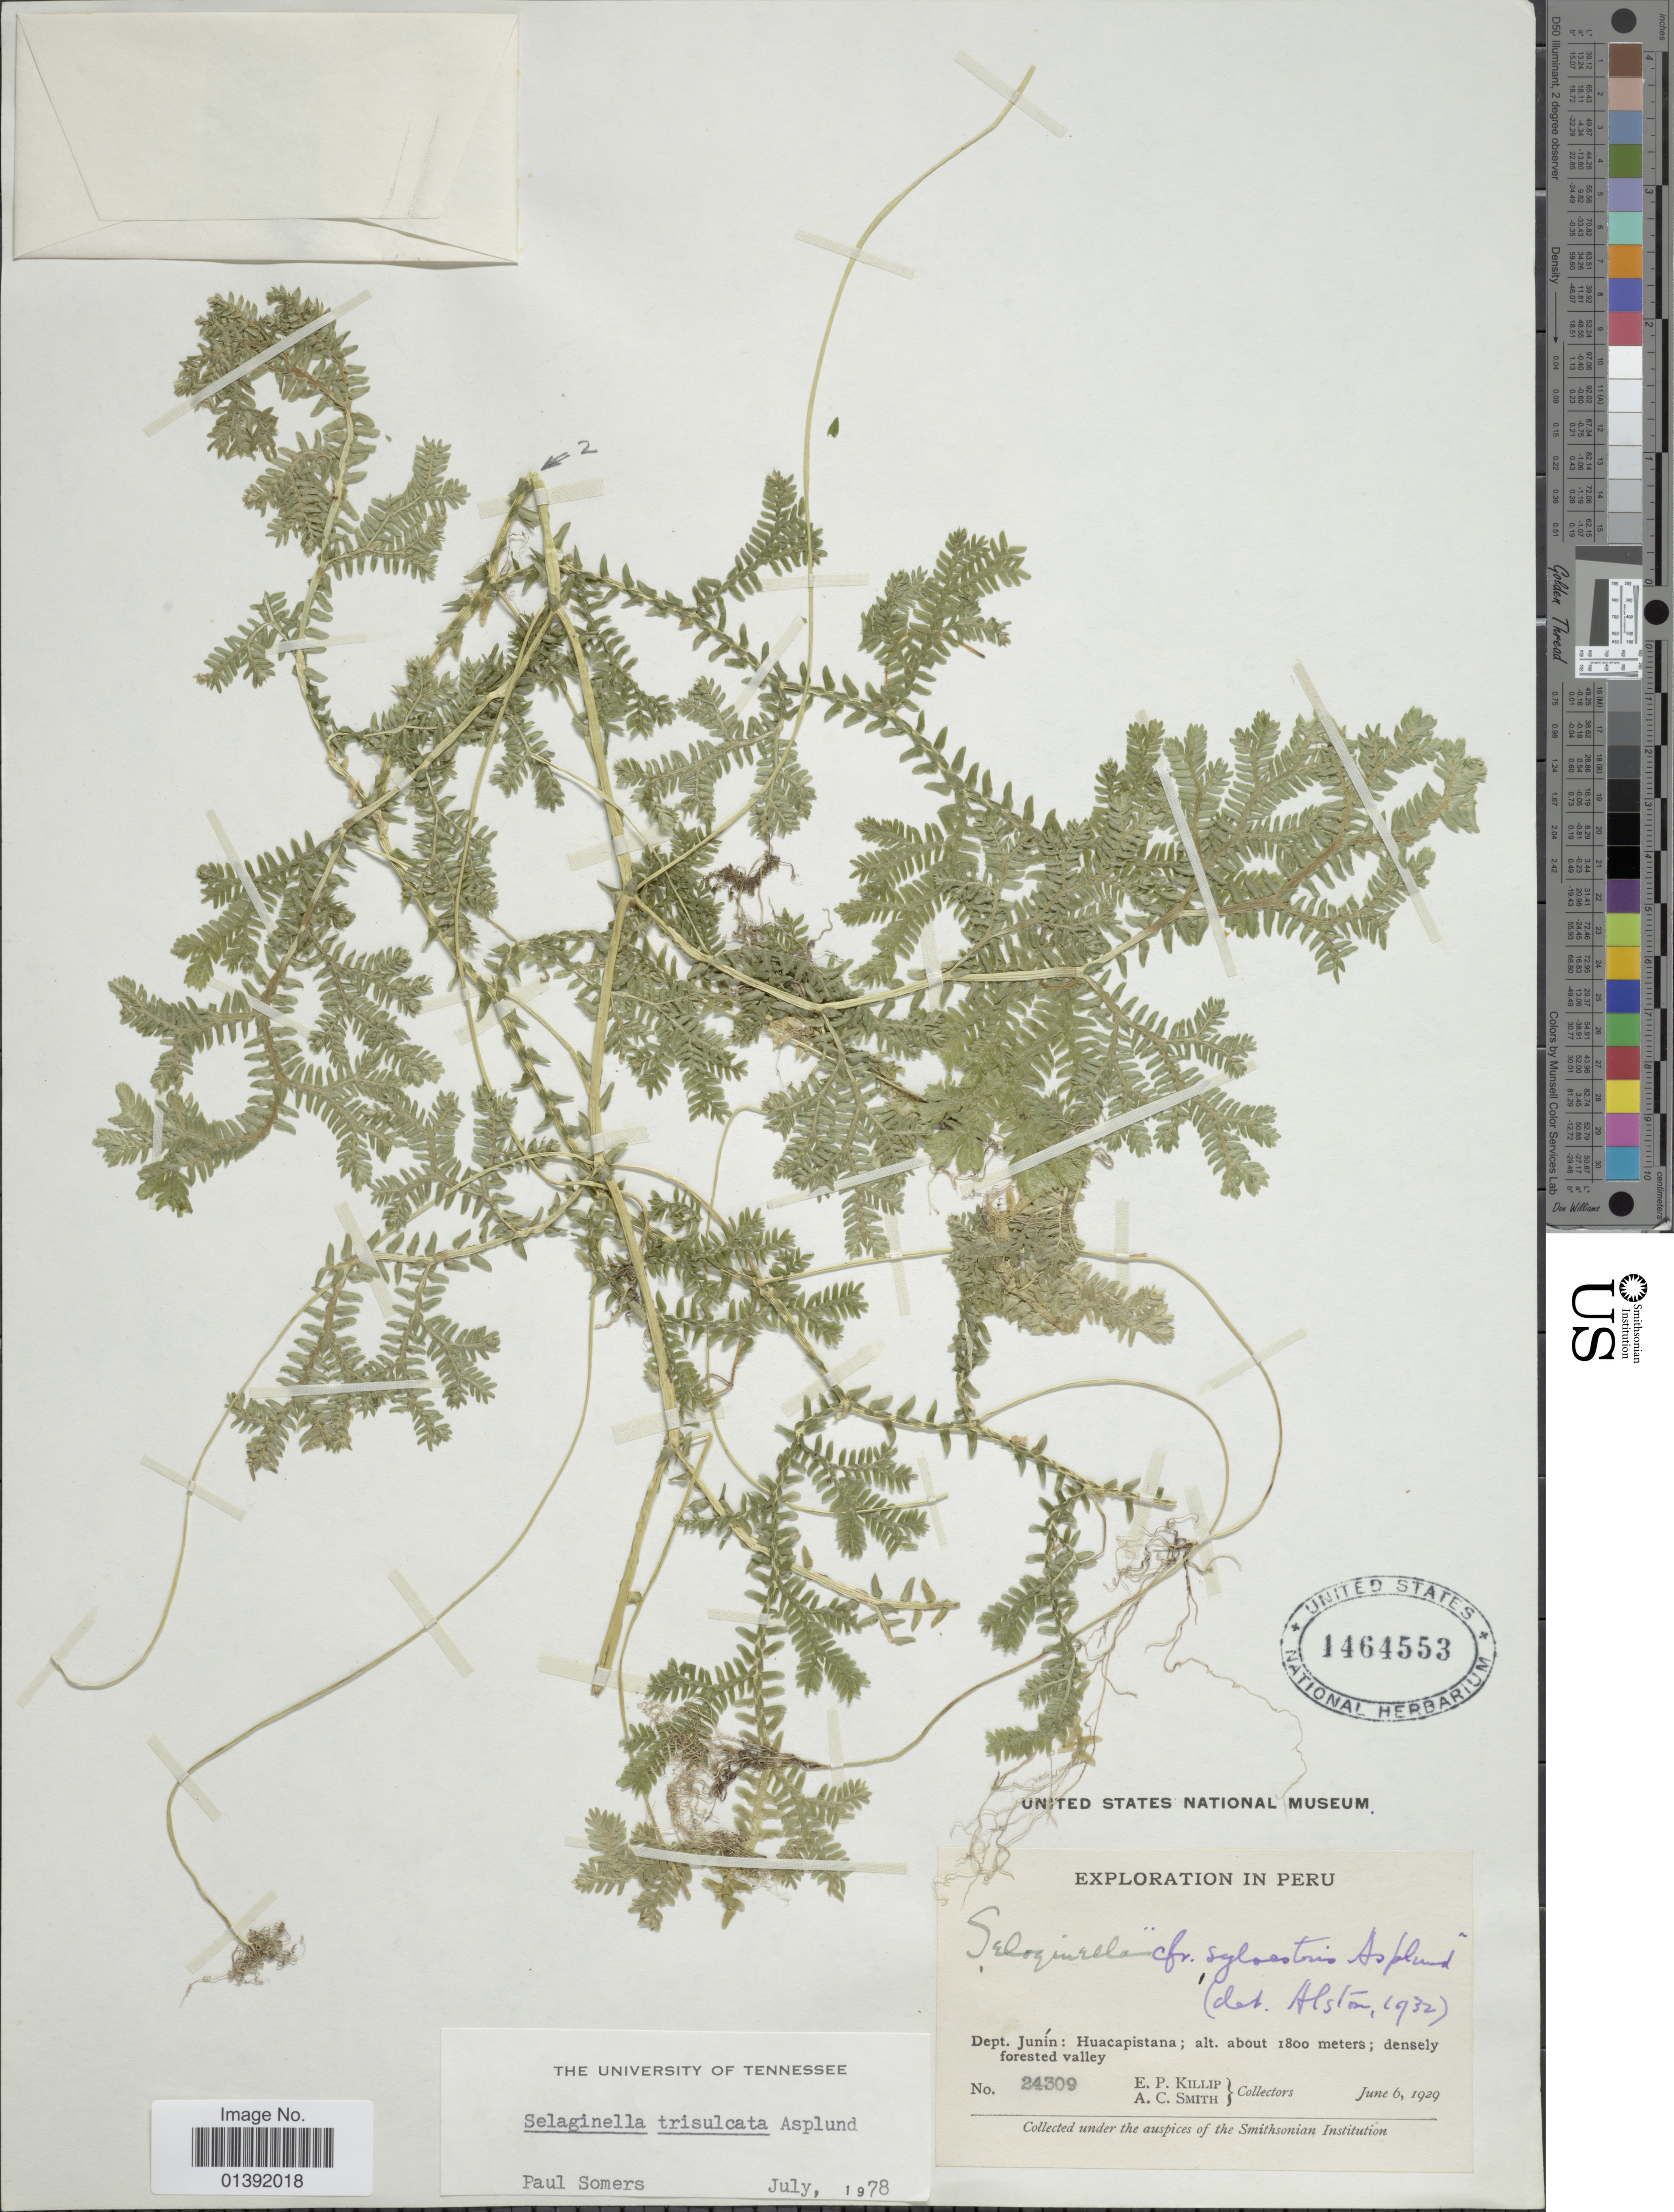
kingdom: Plantae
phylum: Tracheophyta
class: Lycopodiopsida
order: Selaginellales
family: Selaginellaceae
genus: Selaginella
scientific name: Selaginella trisulcata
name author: Aspl.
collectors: E. P. Killip & A. C. Smith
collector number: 24309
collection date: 1929-06-06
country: Peru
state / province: Junín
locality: Huacapistana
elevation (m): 1800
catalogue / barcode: US 1464553